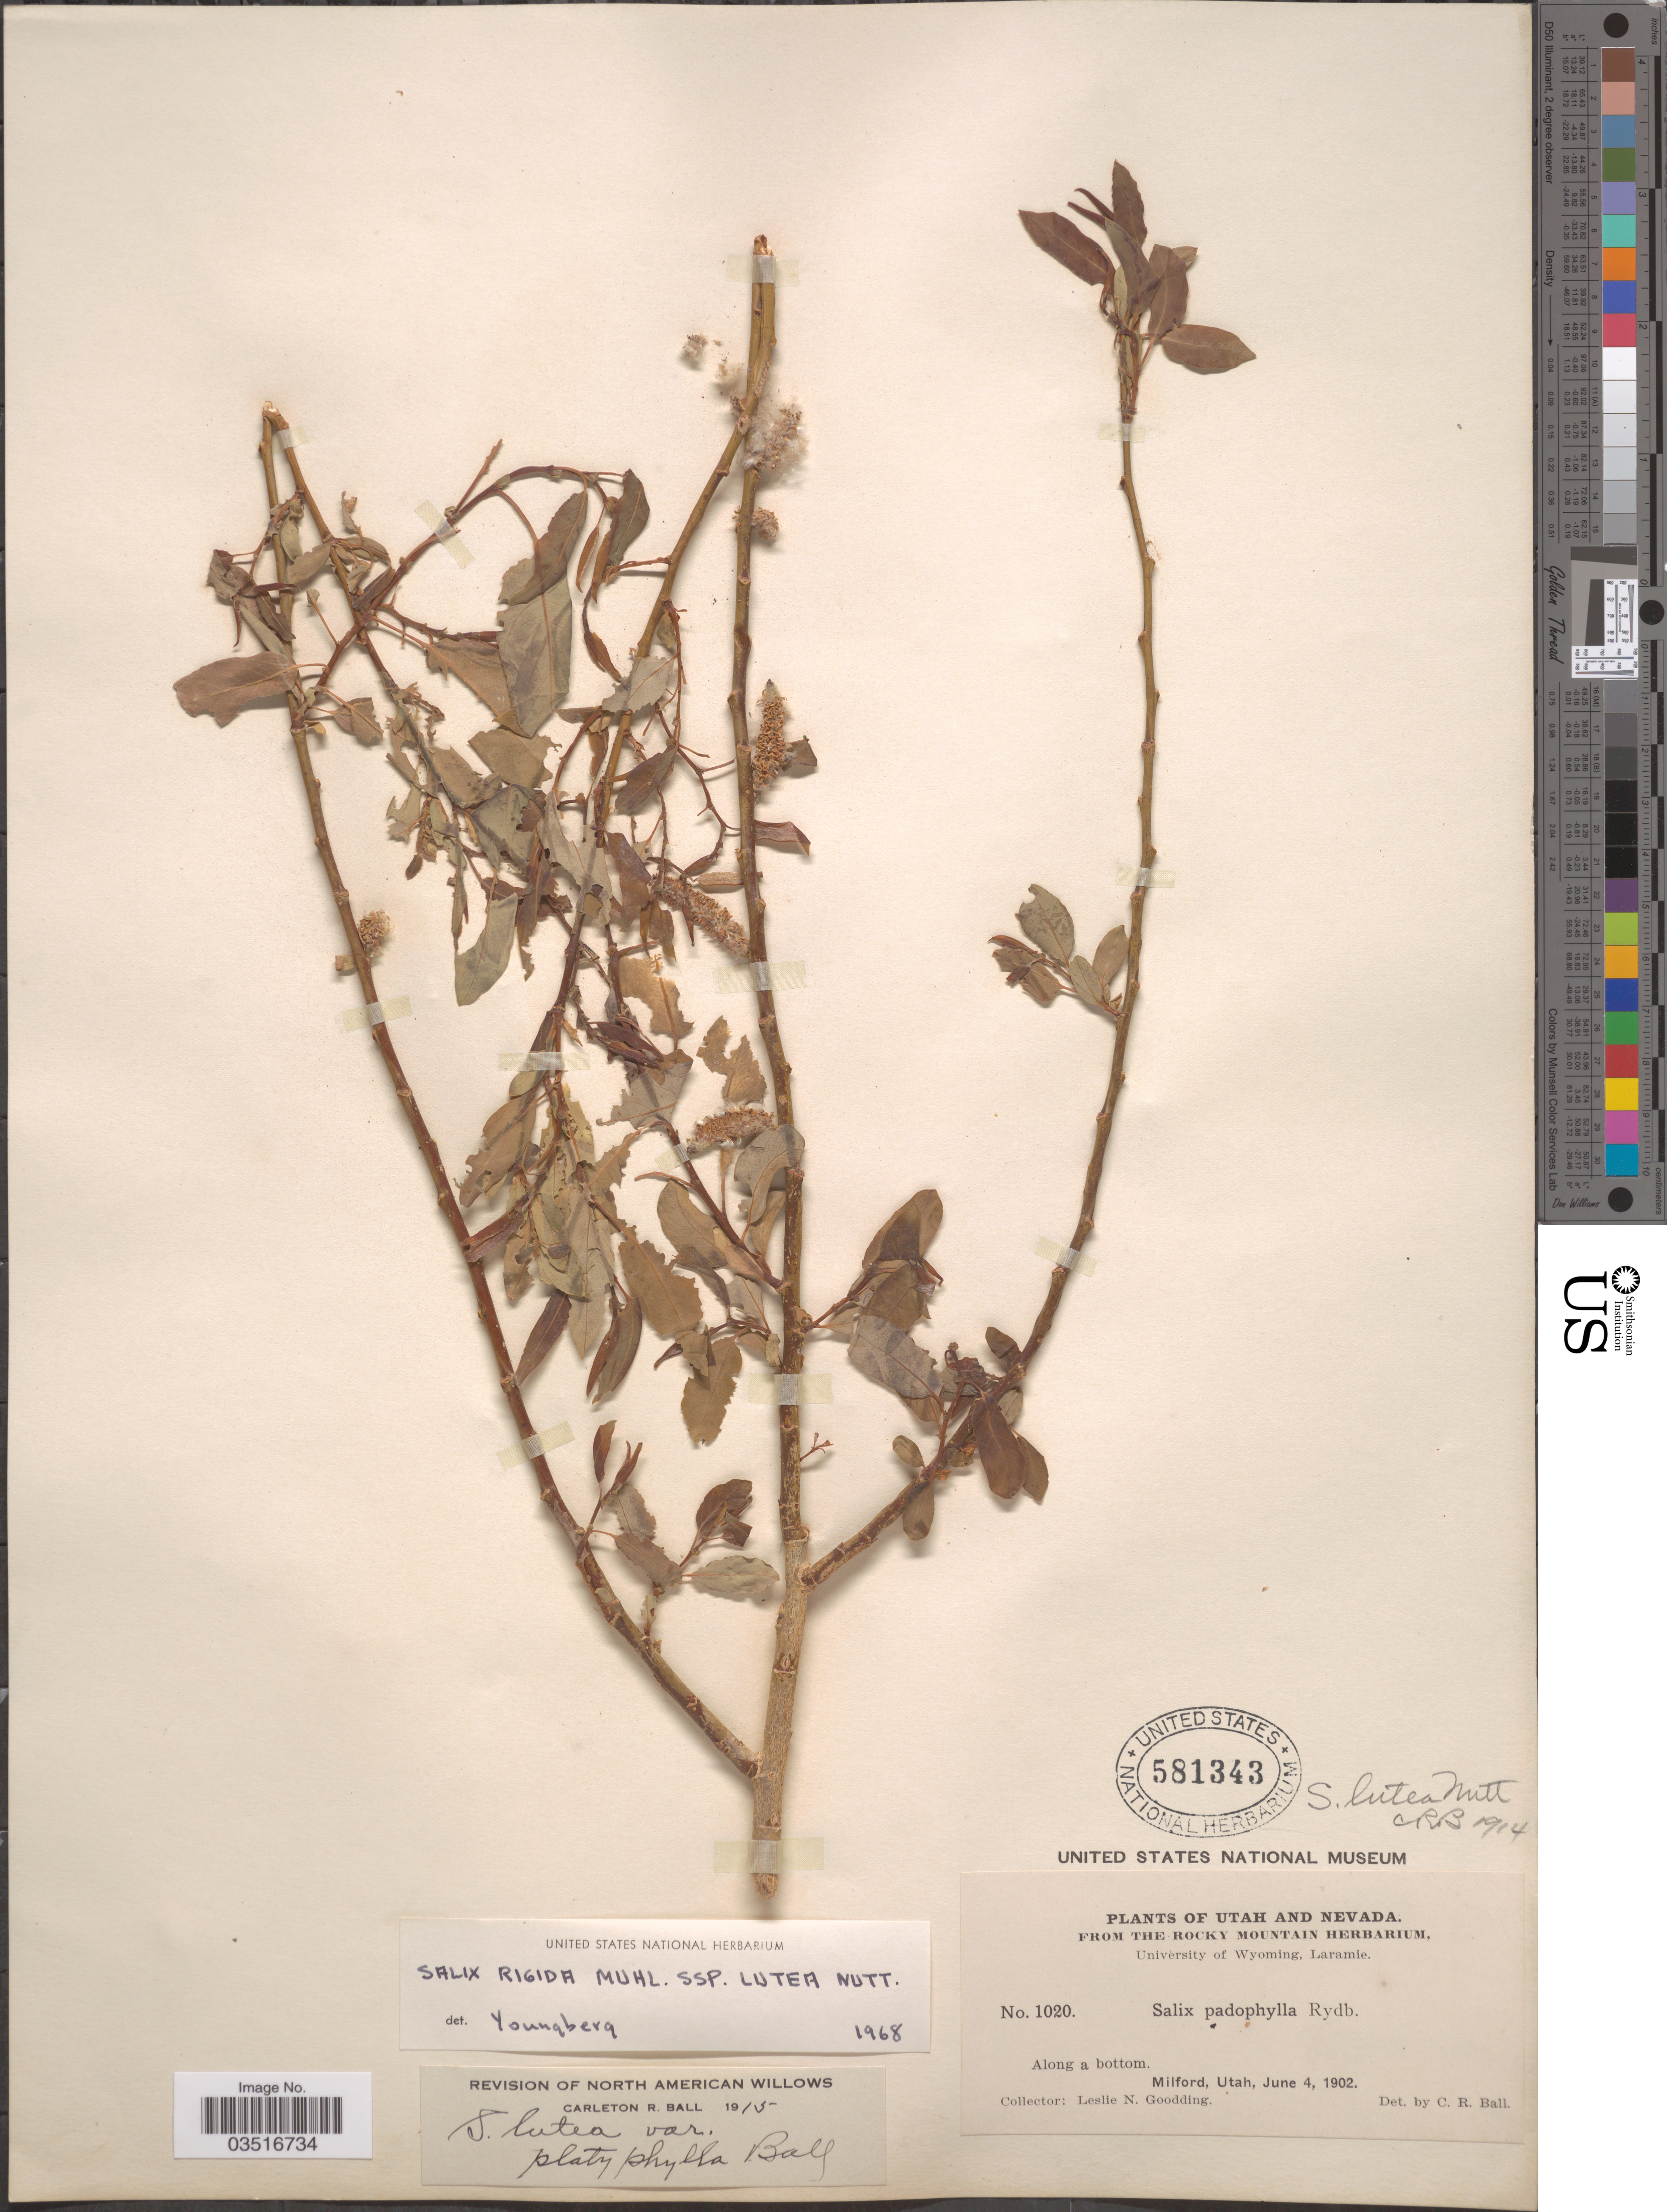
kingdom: Plantae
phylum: Tracheophyta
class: Magnoliopsida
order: Malpighiales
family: Salicaceae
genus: Salix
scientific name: Salix rigida subsp. lutea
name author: Nutt.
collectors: L. N. Goodding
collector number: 1020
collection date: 1902-06-04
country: United States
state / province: Utah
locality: Along a bottom. Milford.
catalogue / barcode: US 581343